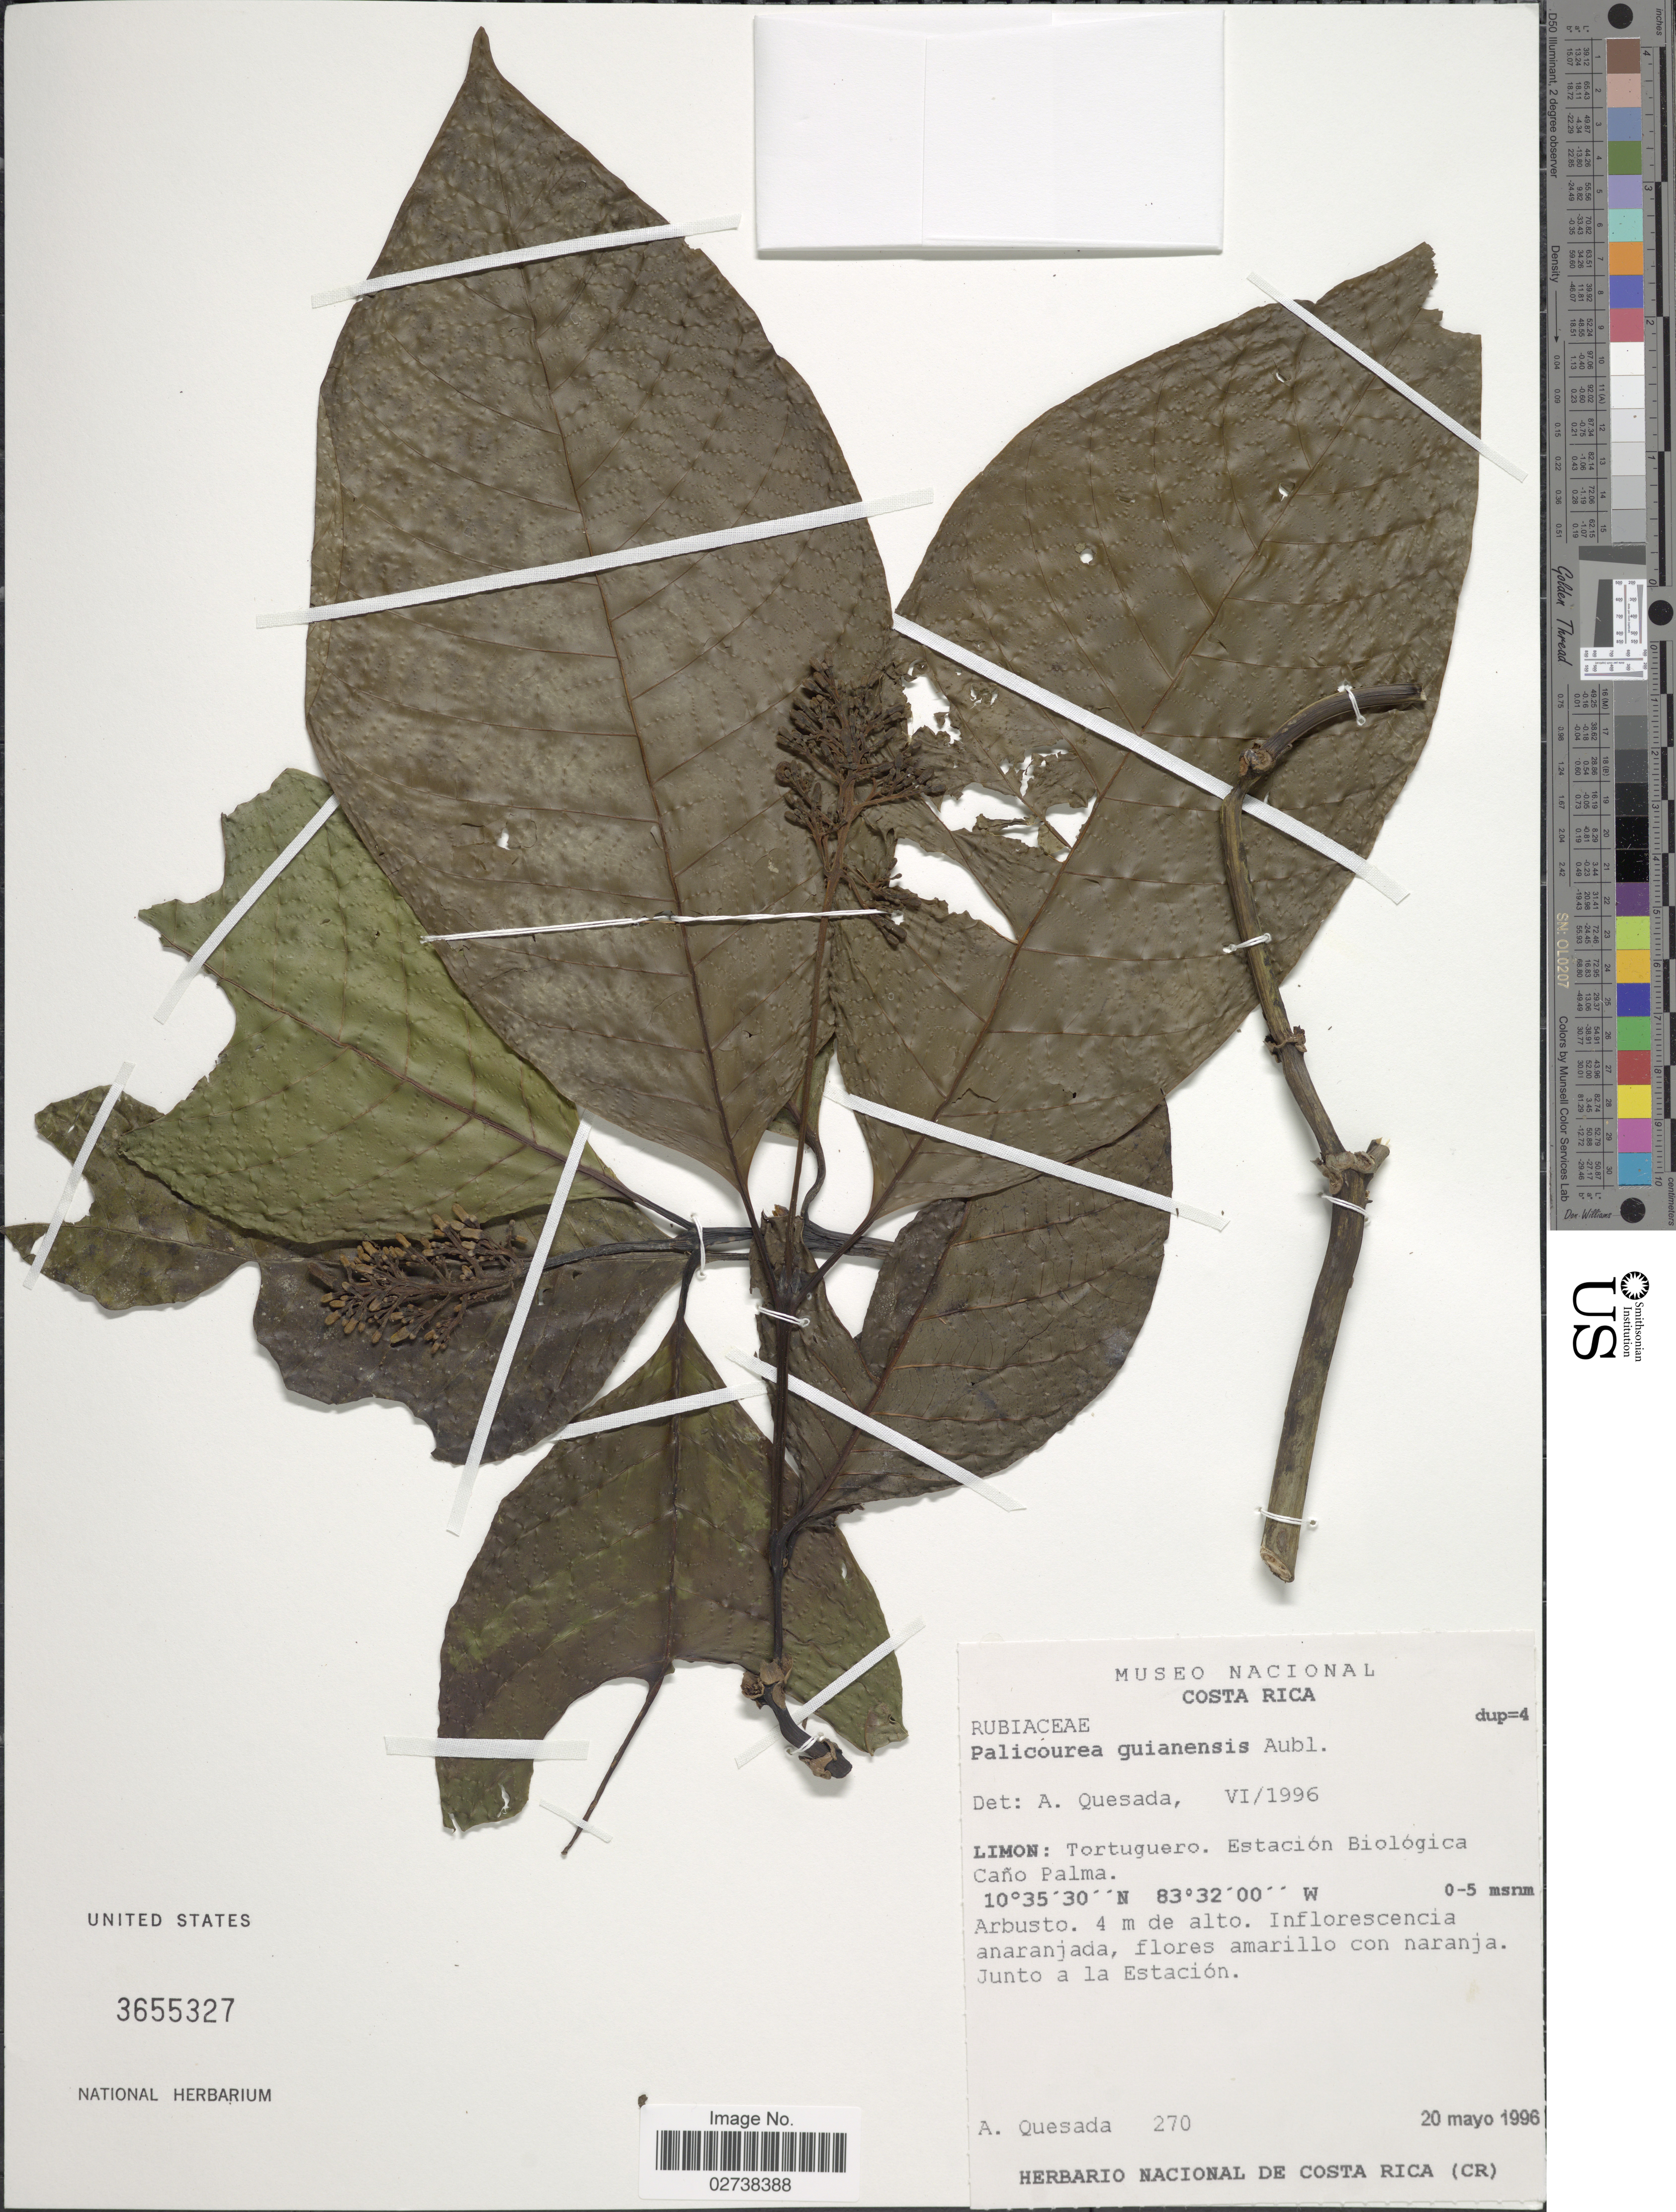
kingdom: Plantae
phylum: Tracheophyta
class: Magnoliopsida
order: Gentianales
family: Rubiaceae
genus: Palicourea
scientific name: Palicourea guianensis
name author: Aubl.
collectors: A. Quesada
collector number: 270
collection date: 1996-05-20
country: Costa Rica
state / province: Limón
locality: Tortuguero. Estacion Biologica Cano Palma.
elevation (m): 0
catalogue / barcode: US 3655327